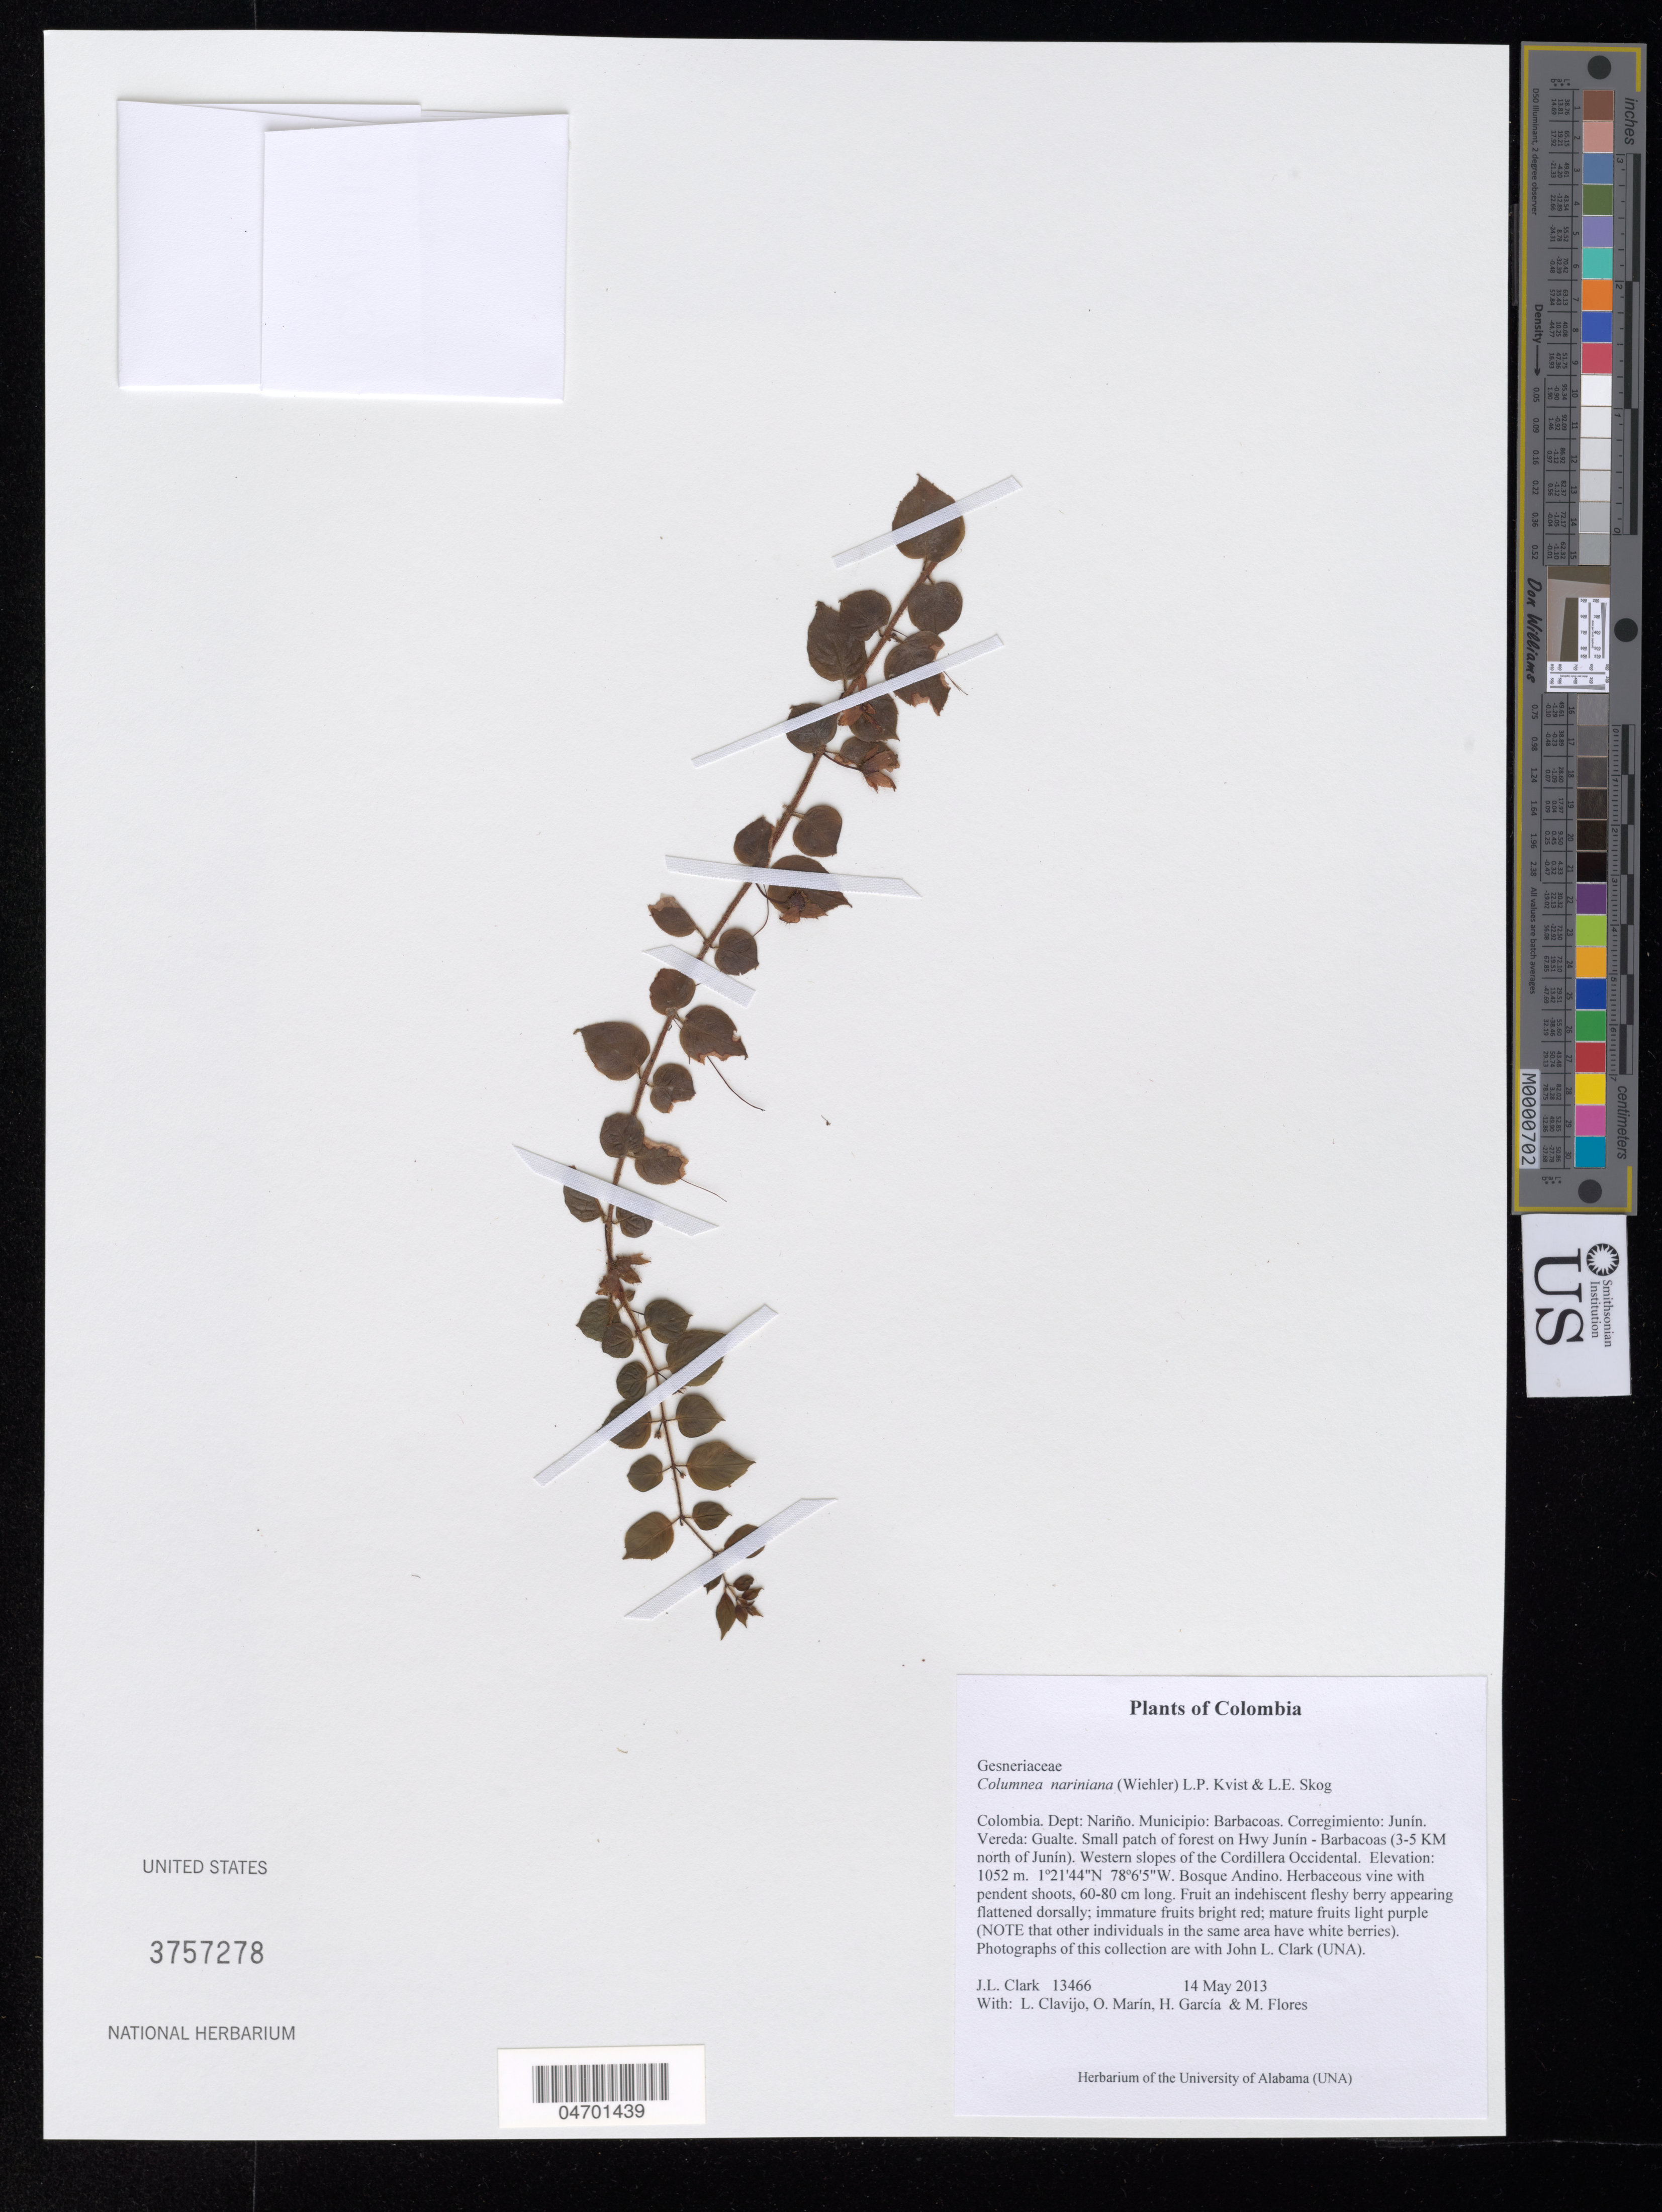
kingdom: Plantae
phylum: Tracheophyta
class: Magnoliopsida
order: Lamiales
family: Gesneriaceae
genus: Columnea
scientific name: Columnea nariniana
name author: (Wiehler) L.P. Kvist & L.E. Skog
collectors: J. L. Clark, L. Clavijo, J. Howieson & M. Flores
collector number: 13466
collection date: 2013-05-14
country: Colombia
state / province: Nariño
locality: Dept: Nariño. Municipio: Barbacoas. Corregimiento: Junín. Vereda: Gualte. Small patch of forest on Hwy Junín - Barbacoas (3-5 KM north of Junín). Western sloipes of the Cordillera Occidental.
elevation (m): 1052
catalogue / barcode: US 3757278